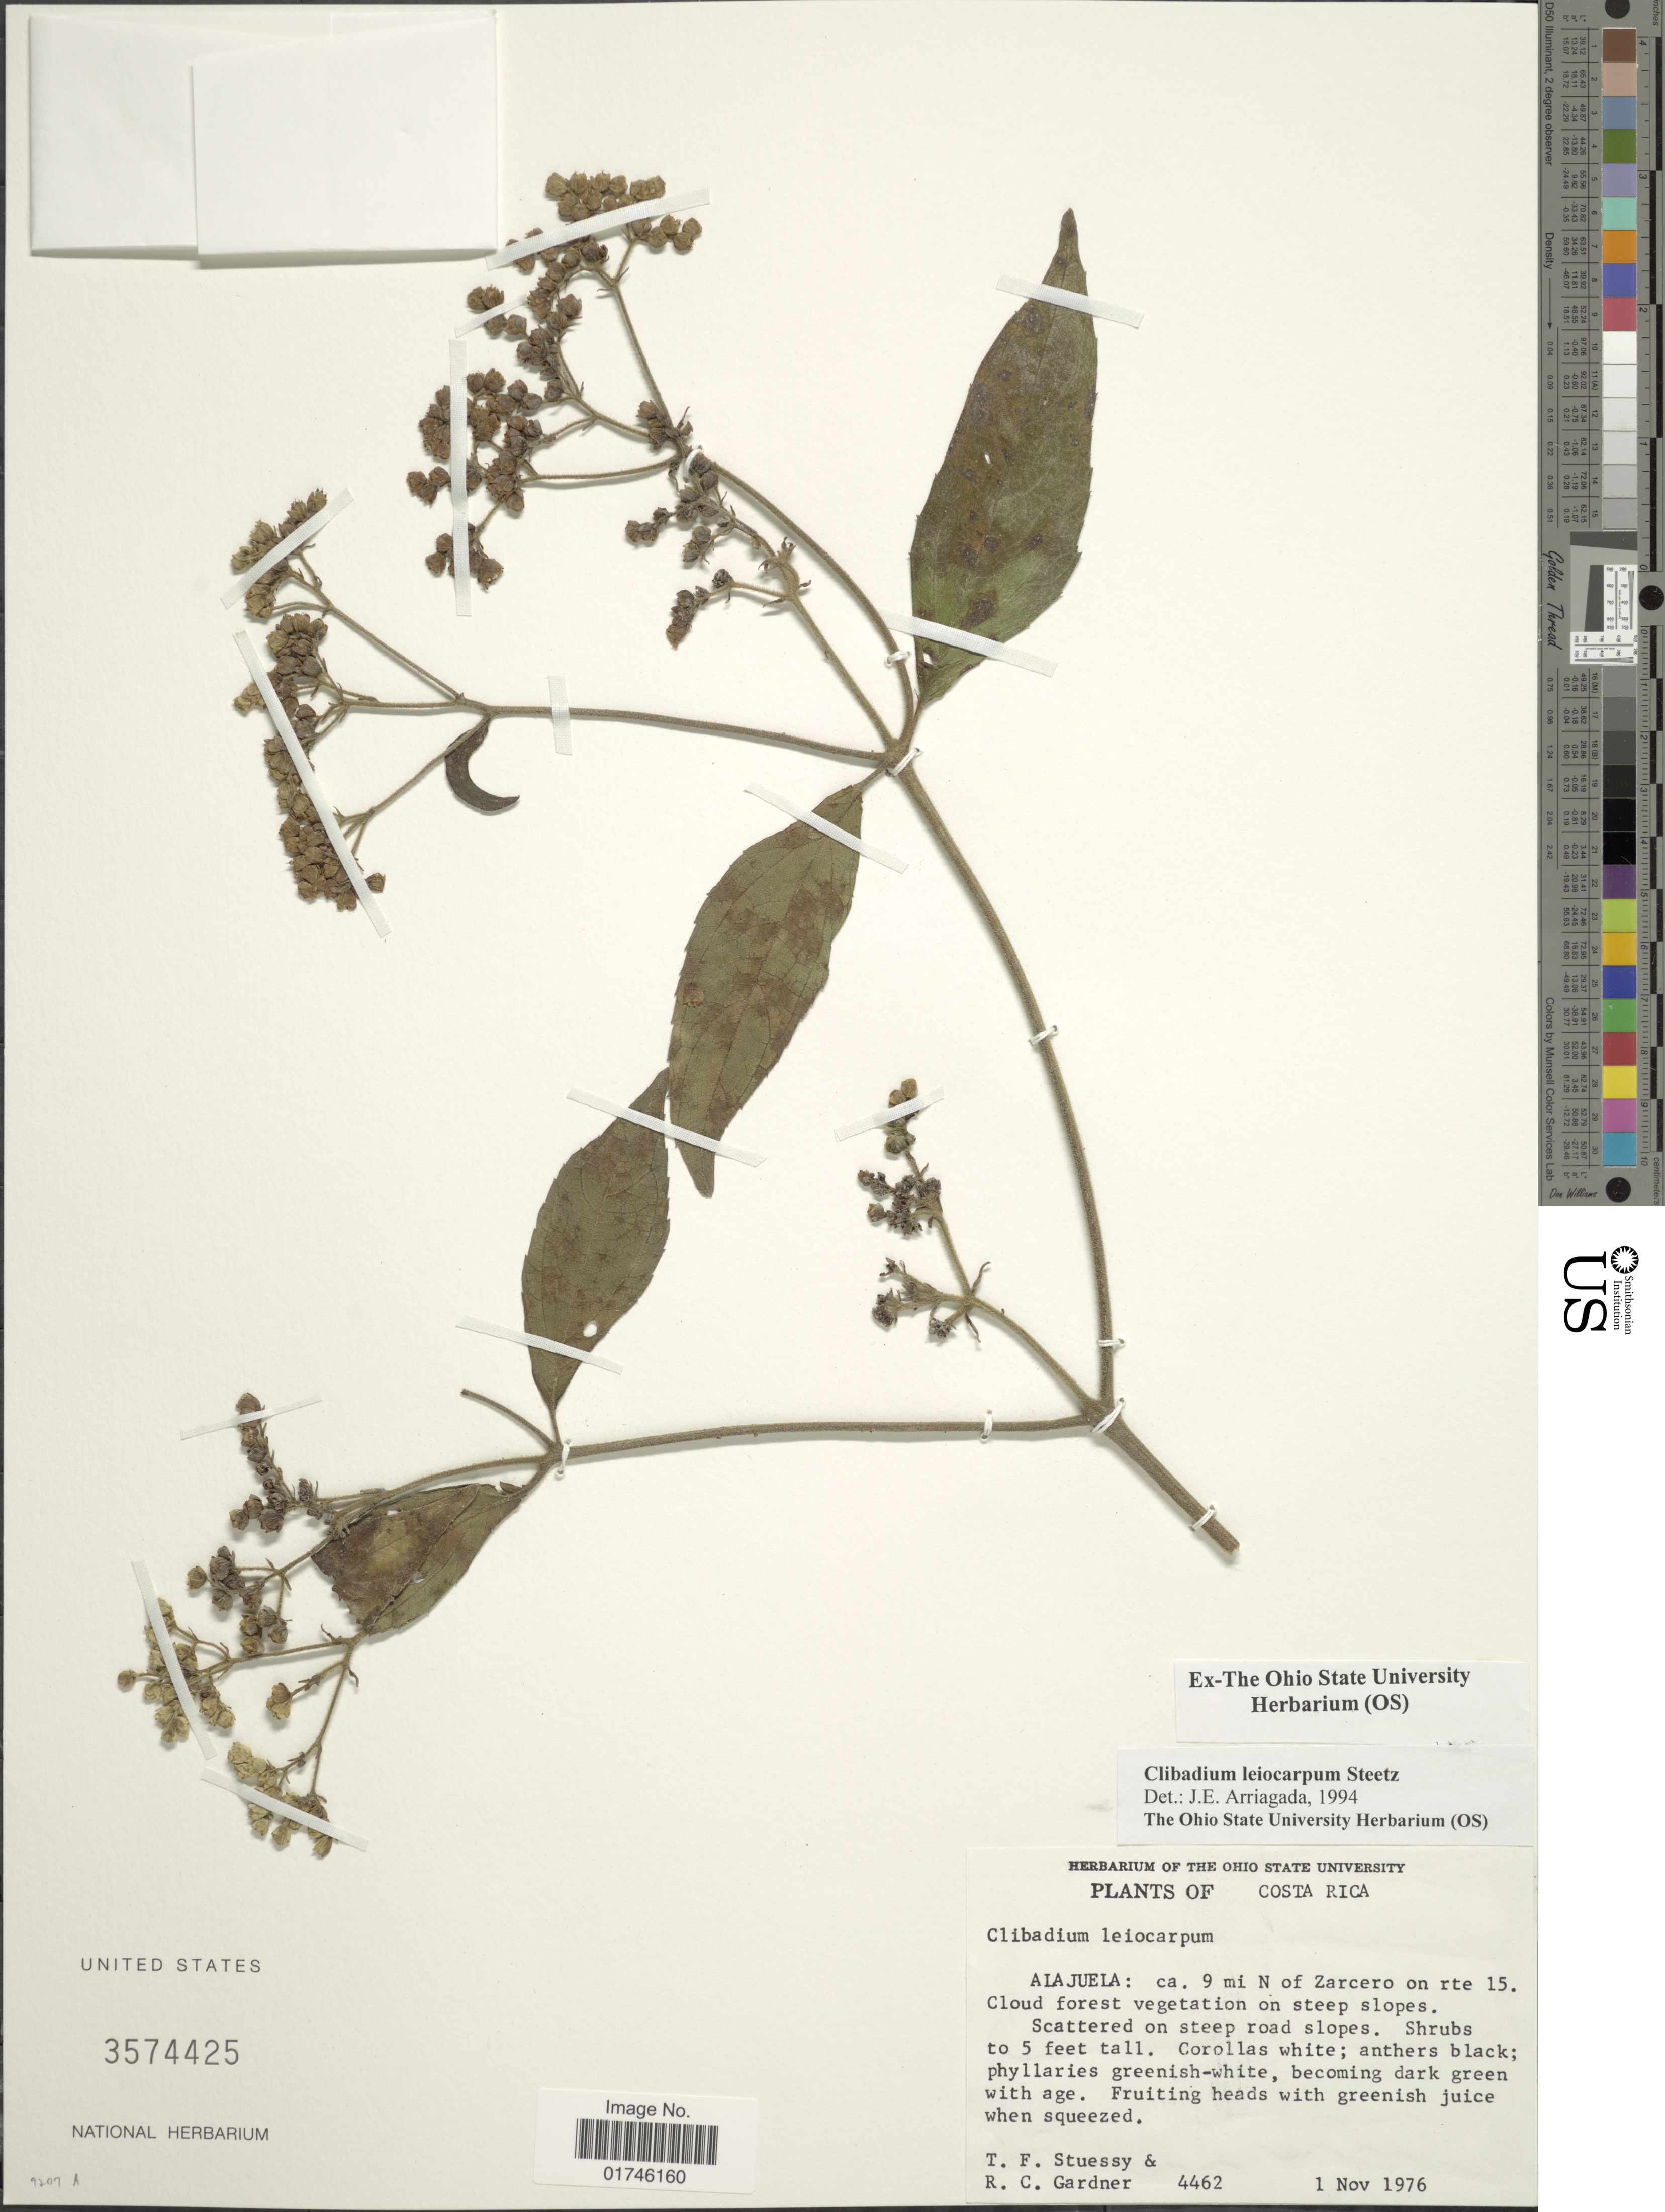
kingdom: Plantae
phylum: Tracheophyta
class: Magnoliopsida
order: Asterales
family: Asteraceae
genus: Clibadium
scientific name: Clibadium leiocarpum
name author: Steetz in Seem.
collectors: T. Stuessy & R. C. Gardner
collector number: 4462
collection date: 1976-11-01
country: Costa Rica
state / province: Alajuela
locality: Alajuela: ca. 9 mi N of Zarcero on rte 15, Cloud forest vegetation on steep slopes.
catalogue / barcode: US 3574425